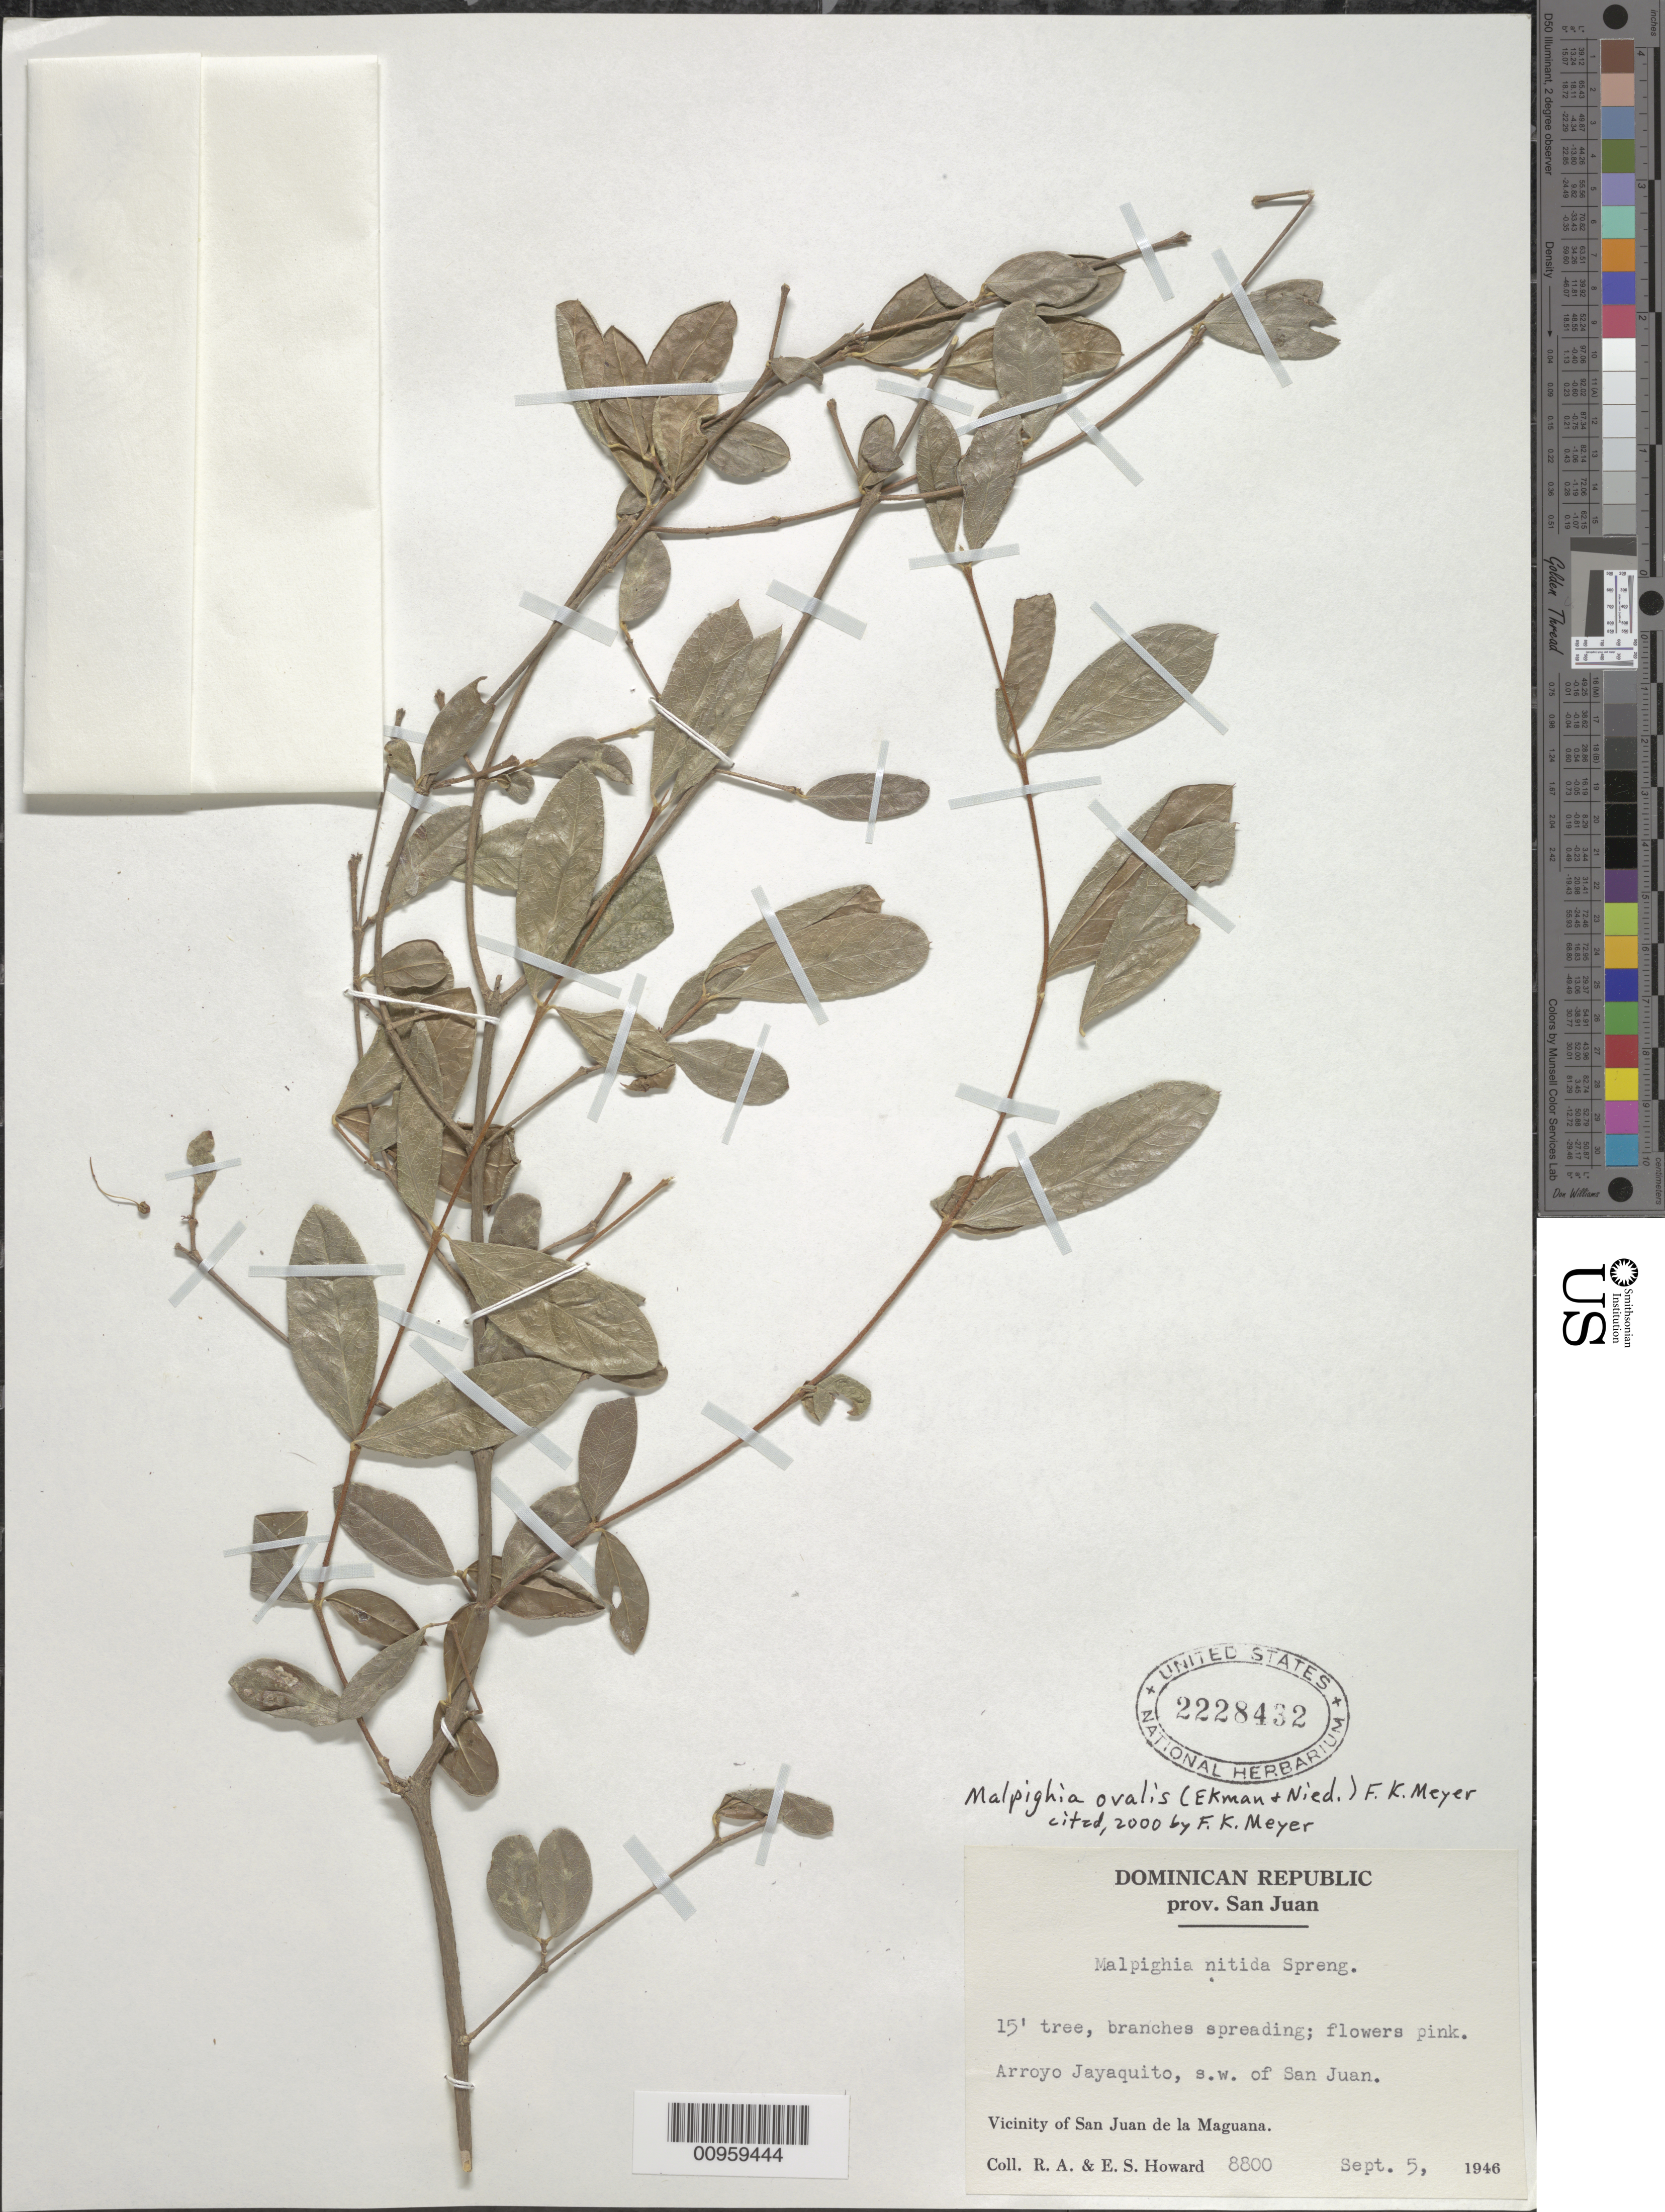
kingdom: Plantae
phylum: Tracheophyta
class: Magnoliopsida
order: Malpighiales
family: Malpighiaceae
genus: Malpighia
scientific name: Malpighia ovalis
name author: (Ekman & Nied.) F.K. Mey.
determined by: Meyer, F. K.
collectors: R. A. Howard & E. S. Howard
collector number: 8800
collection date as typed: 05 Sep 1946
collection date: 1946-09-05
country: Dominican Republic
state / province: San Juan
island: Hispaniola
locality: Vicinity of San Juan de la Maguana, Arroyo Jayaquito, SW of San Juan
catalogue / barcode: US 2228432